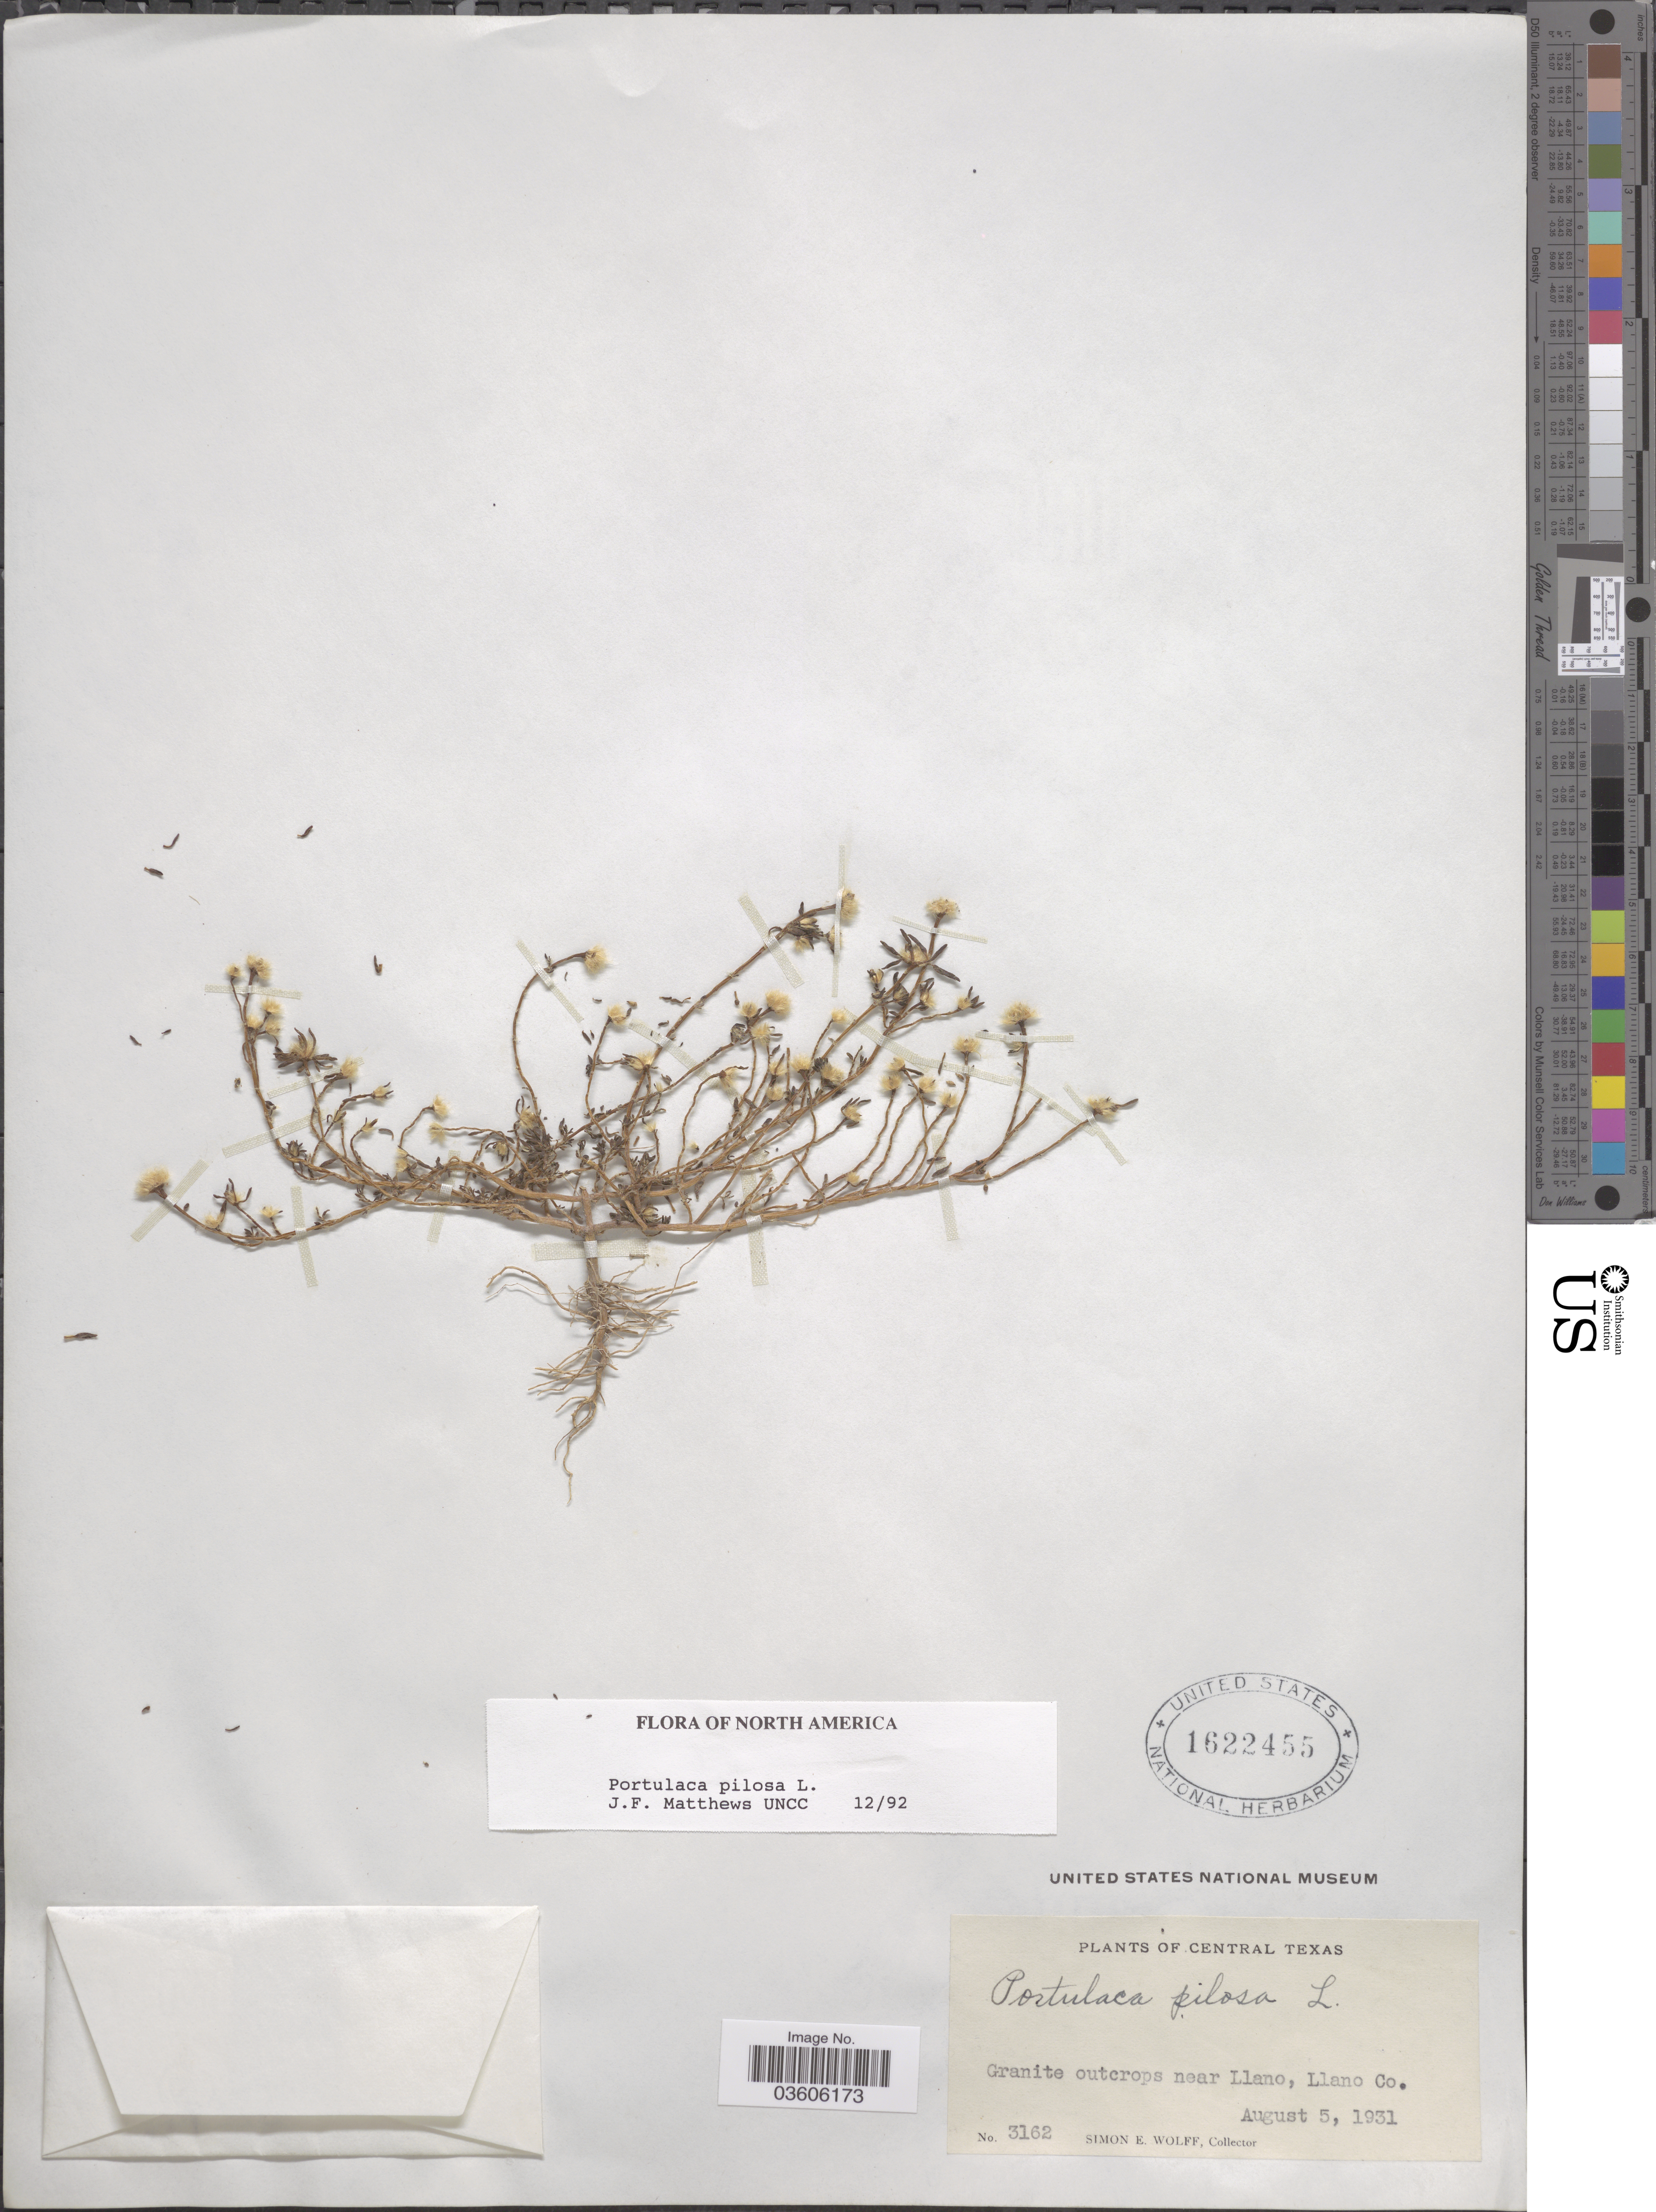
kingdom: Plantae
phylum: Tracheophyta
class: Magnoliopsida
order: Caryophyllales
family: Portulacaceae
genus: Portulaca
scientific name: Portulaca pilosa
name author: L.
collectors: S. E. Wolff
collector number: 3162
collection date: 1931-08-05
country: United States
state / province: Texas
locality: Central Texas. Near Llano, Llano Co.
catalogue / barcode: US 1622455